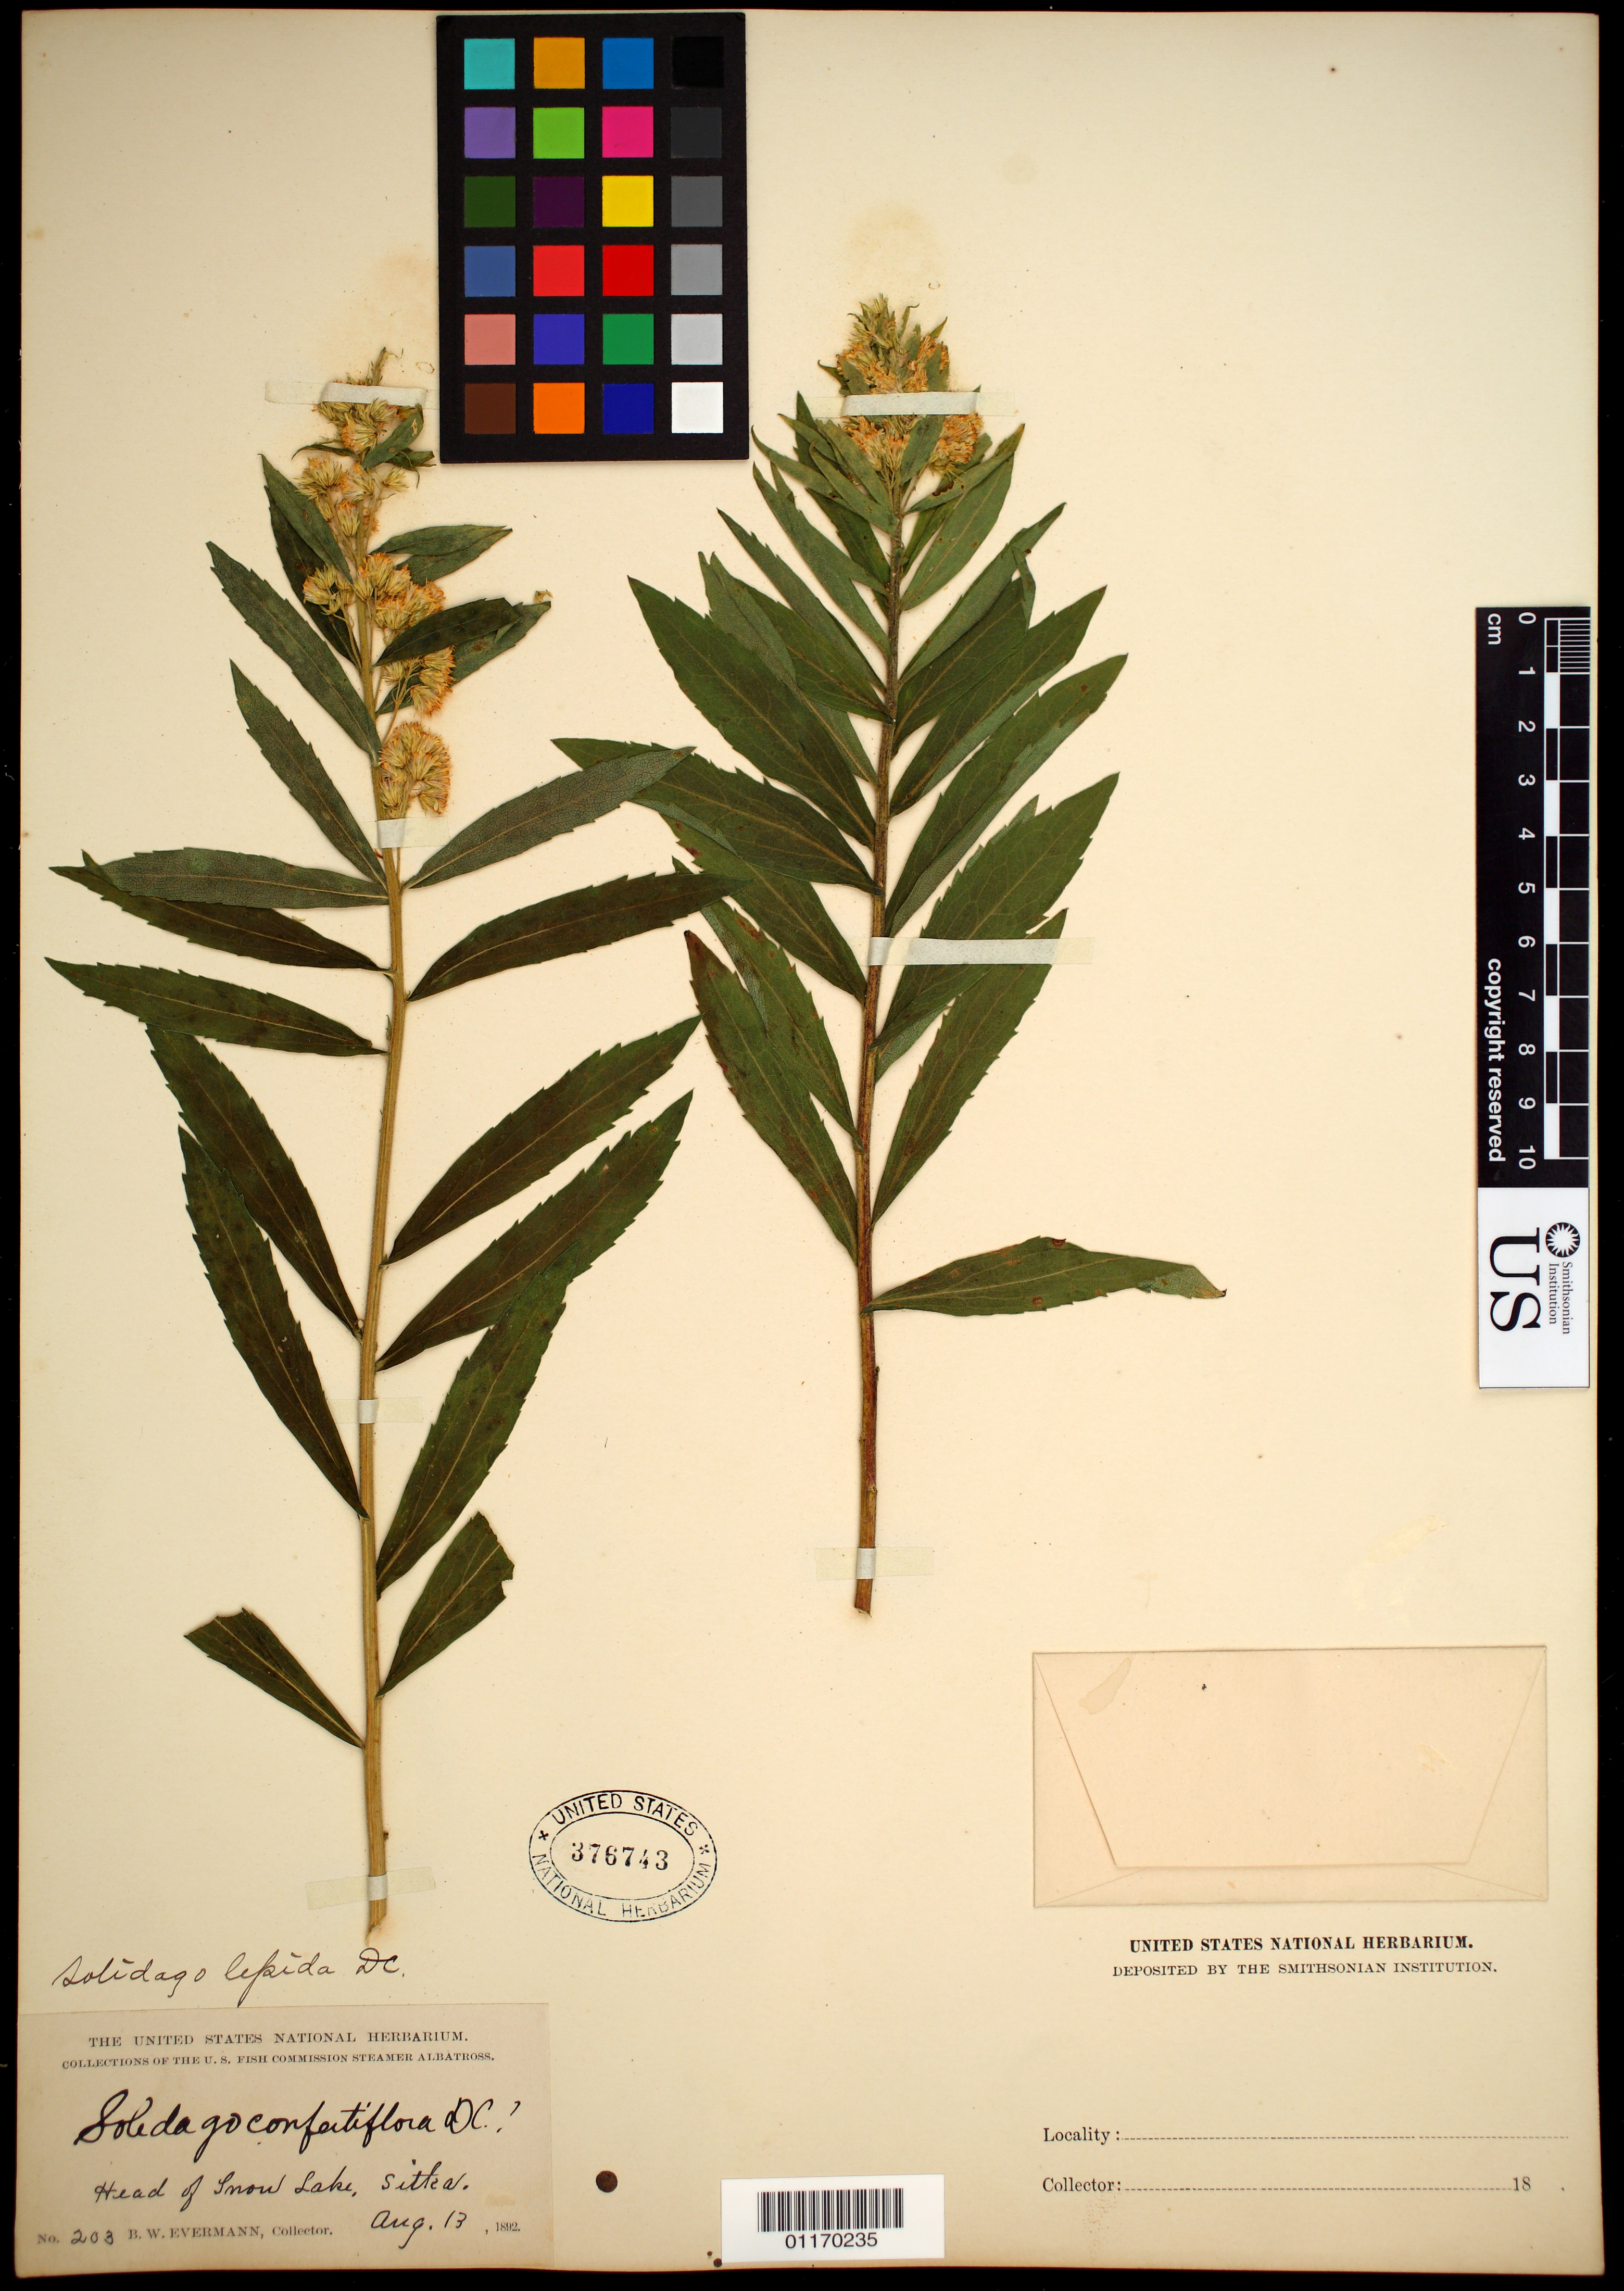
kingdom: Plantae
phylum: Tracheophyta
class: Magnoliopsida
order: Asterales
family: Asteraceae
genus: Solidago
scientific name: Solidago canadensis var. salebrosa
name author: (Piper) M.E. Jones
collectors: B. W. Evermann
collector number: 203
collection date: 1888-08-13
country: United States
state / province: Alaska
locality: Head of Snow Lake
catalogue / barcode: US 376743